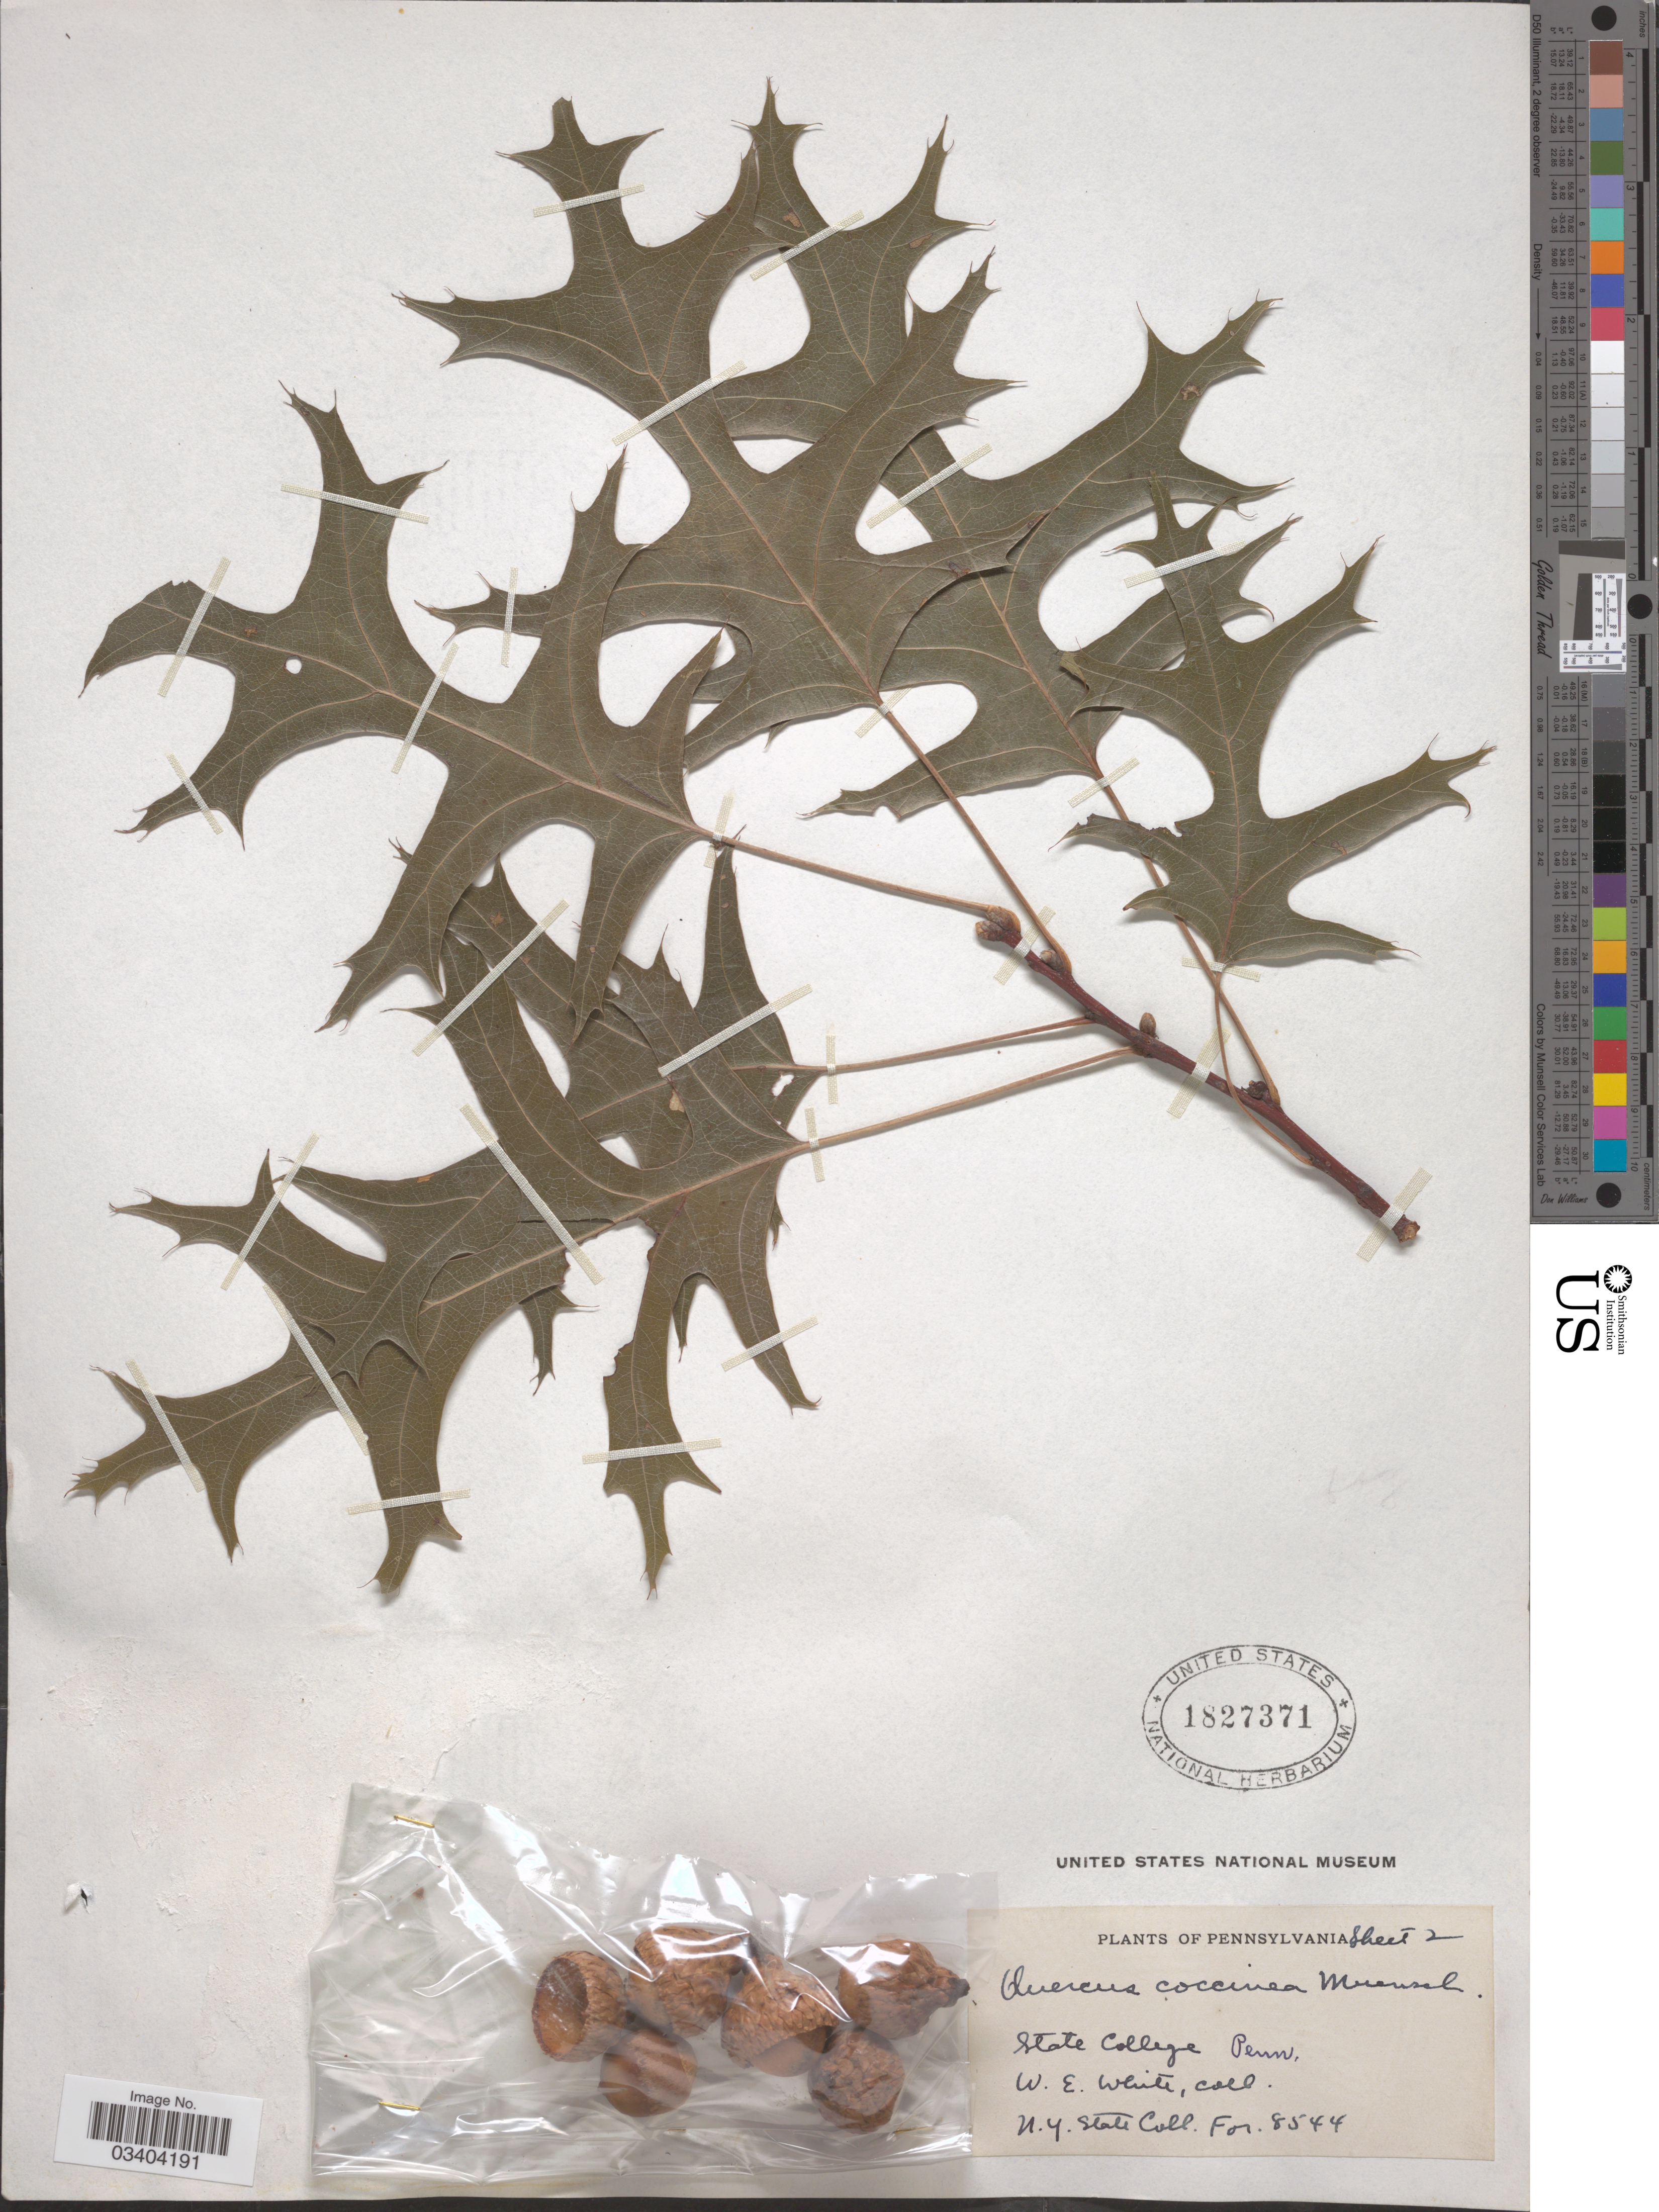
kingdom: Plantae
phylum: Tracheophyta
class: Magnoliopsida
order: Fagales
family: Fagaceae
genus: Quercus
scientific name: Quercus coccinea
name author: Münchh.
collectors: W. E. White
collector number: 8544?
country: United States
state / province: Pennsylvania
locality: State College.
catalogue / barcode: US 1827371